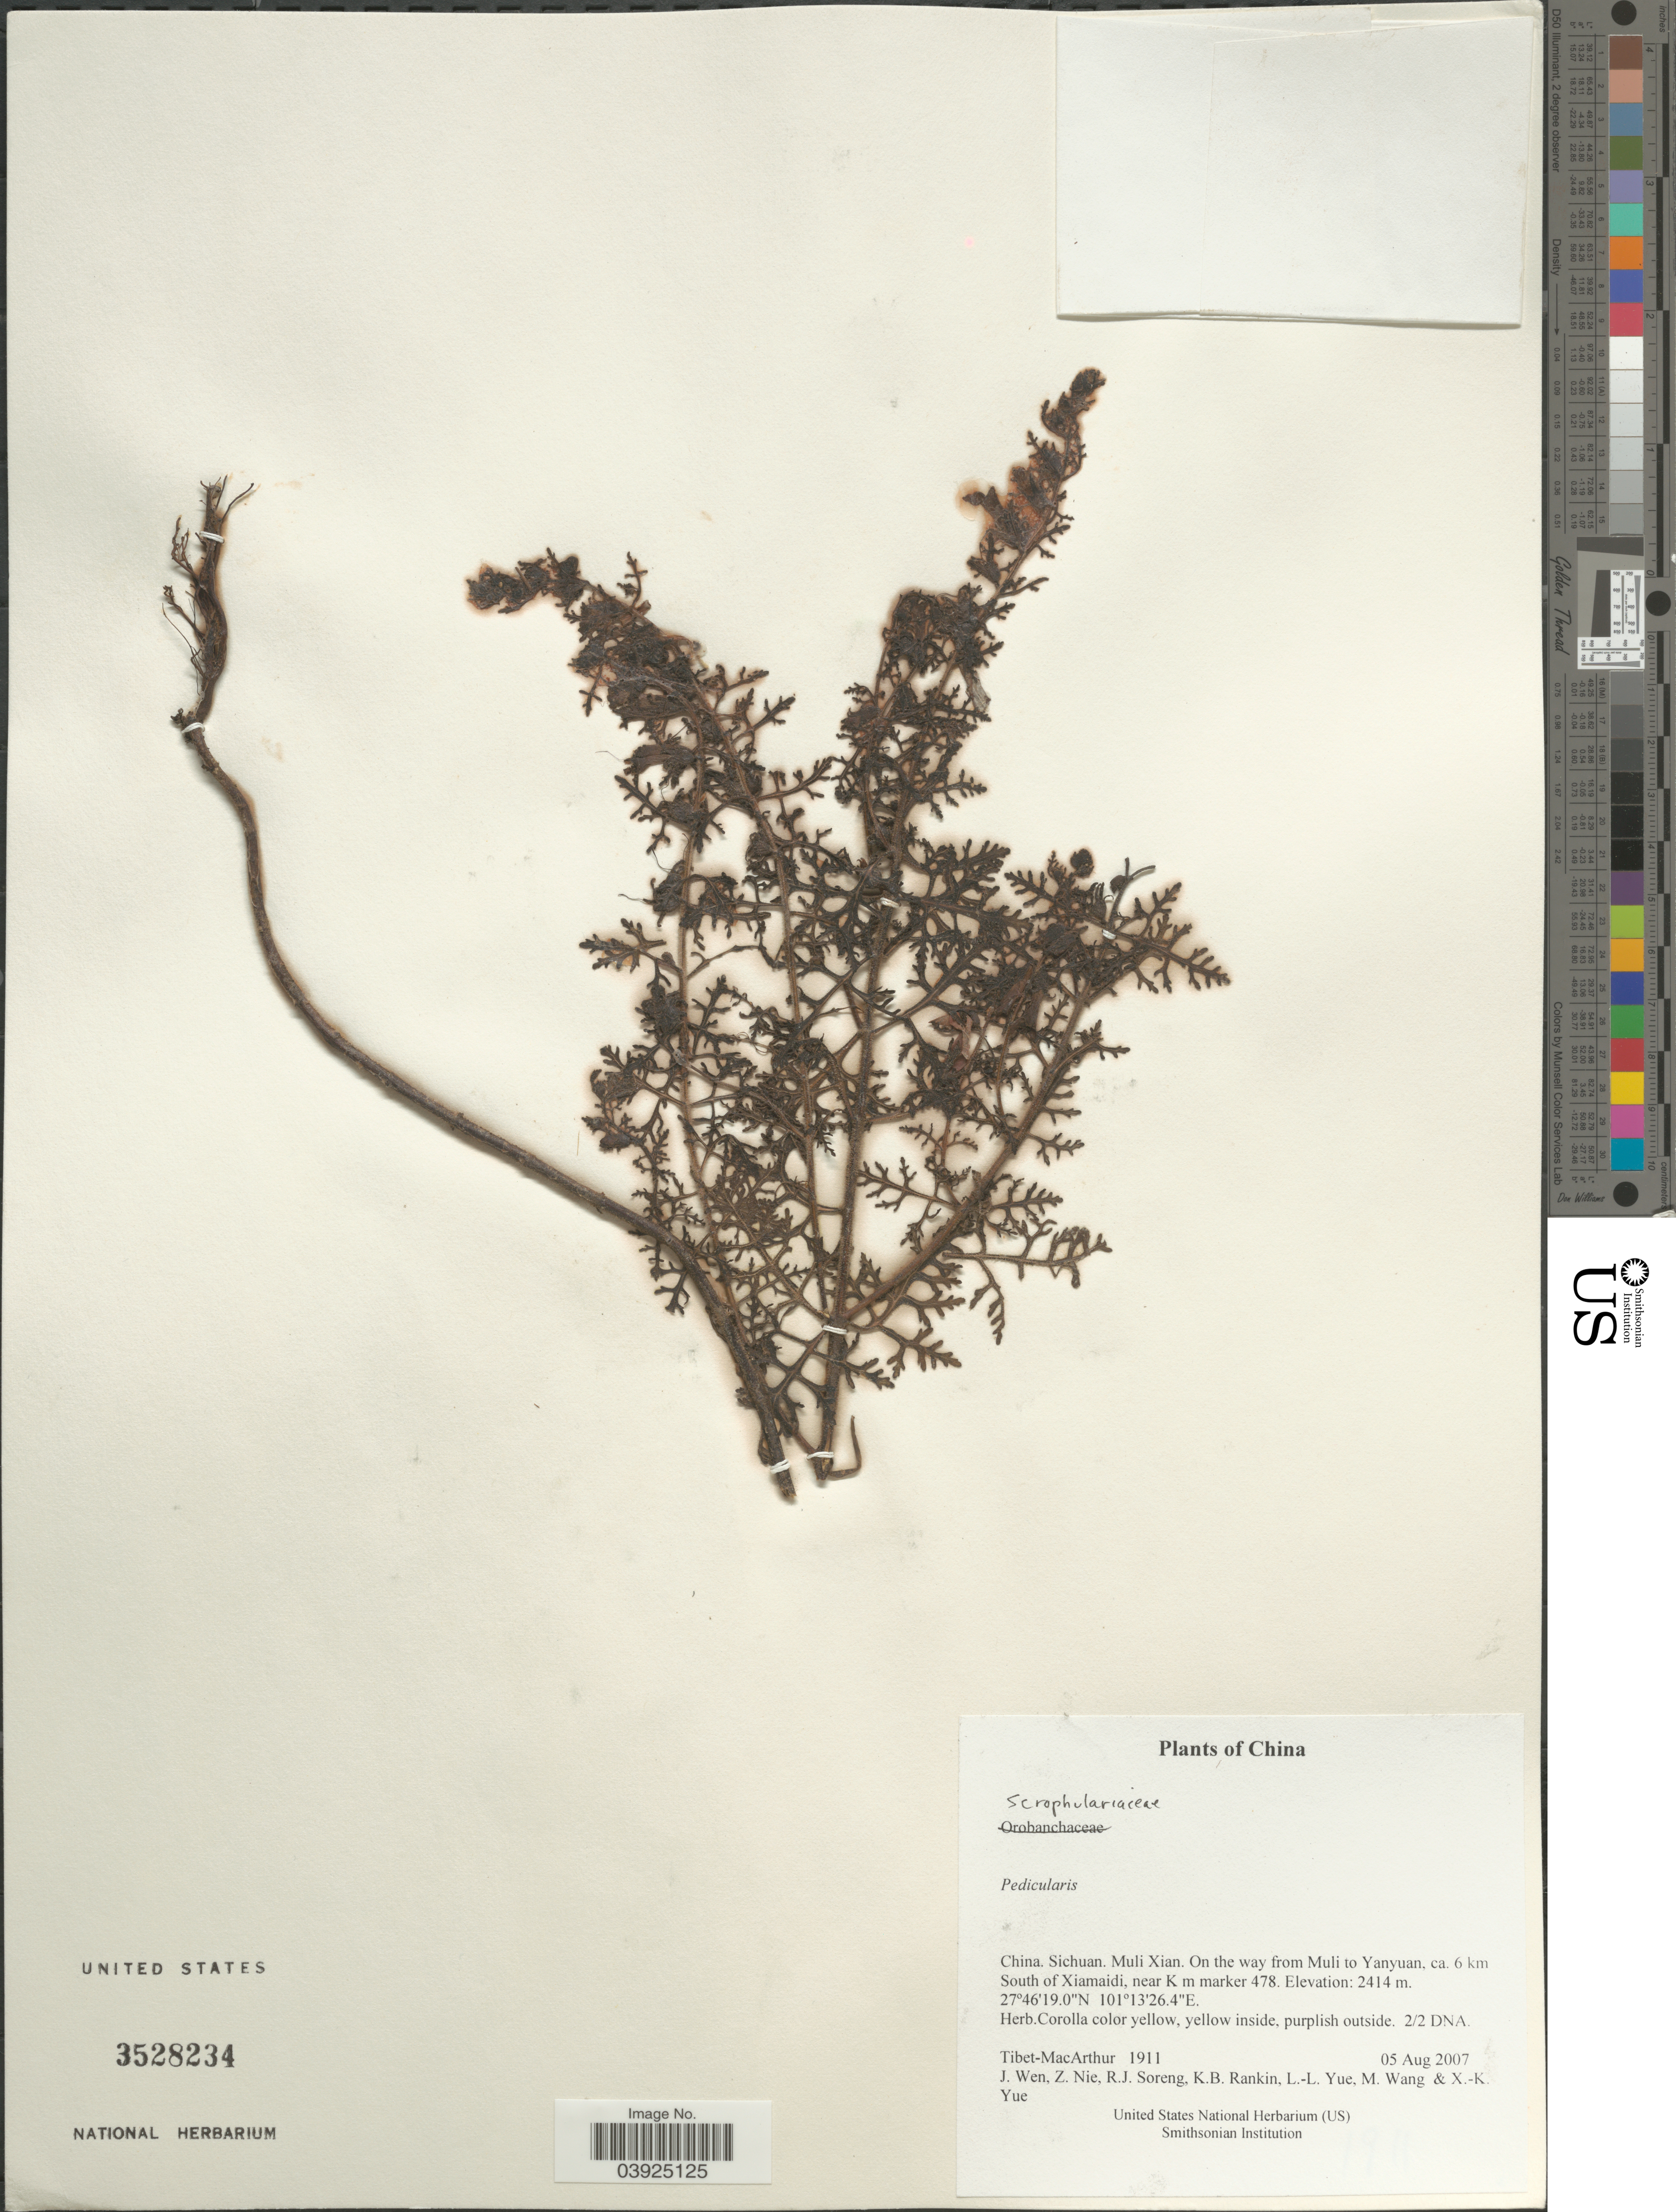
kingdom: Plantae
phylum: Tracheophyta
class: Magnoliopsida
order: Lamiales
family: Orobanchaceae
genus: Pedicularis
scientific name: Pedicularis sp.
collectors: Tibet-MacArthur, J. Wen, Z. Nie, R. J. Soreng & et al.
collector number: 1911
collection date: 2007-08-05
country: China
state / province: Sichuan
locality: Muli Xian. On the way from Muli to Yanyuan, ca. 6 km South of Xiamaidi, near K m marker 478.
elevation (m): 2414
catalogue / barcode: US 3528234